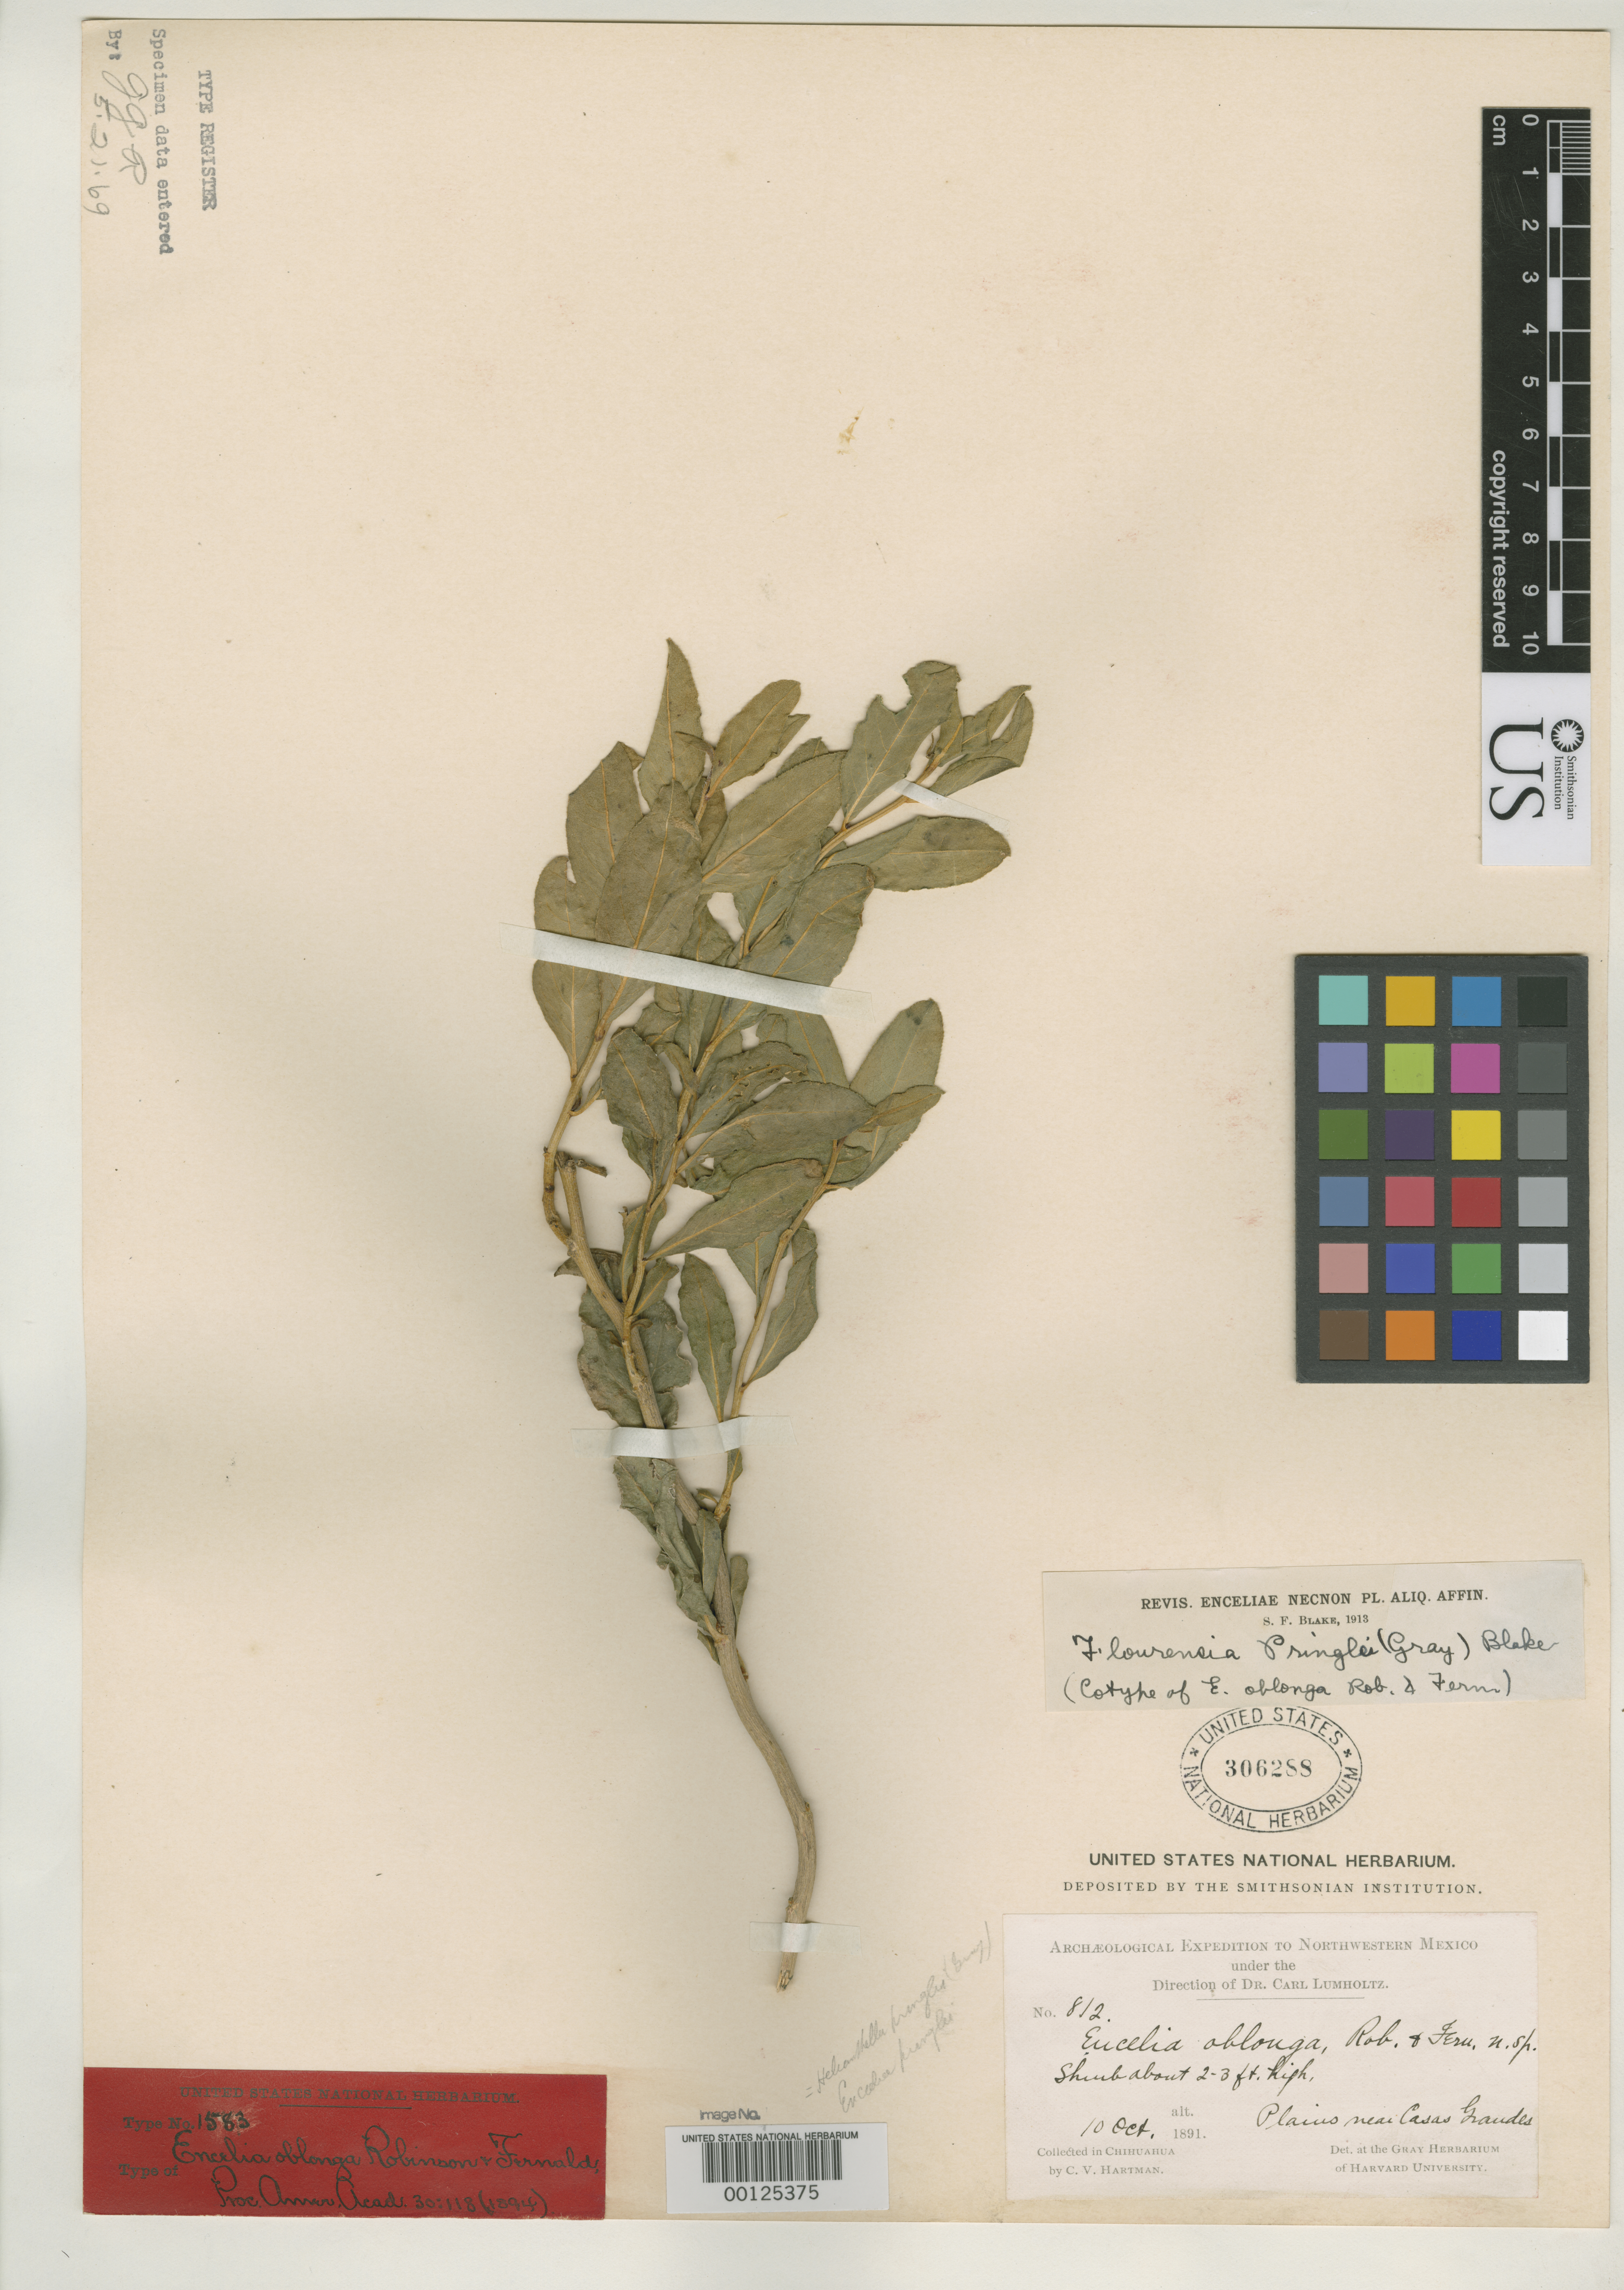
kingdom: Plantae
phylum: Tracheophyta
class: Magnoliopsida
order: Asterales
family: Asteraceae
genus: Encelia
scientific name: Encelia oblonga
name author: B.L. Rob. & Fernald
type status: Isotype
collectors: C. V. Hartman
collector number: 812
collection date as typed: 10 Oct 1891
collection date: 1891-10-10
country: Mexico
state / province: Chihuahua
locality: Casas Grandes.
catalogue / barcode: US 306288